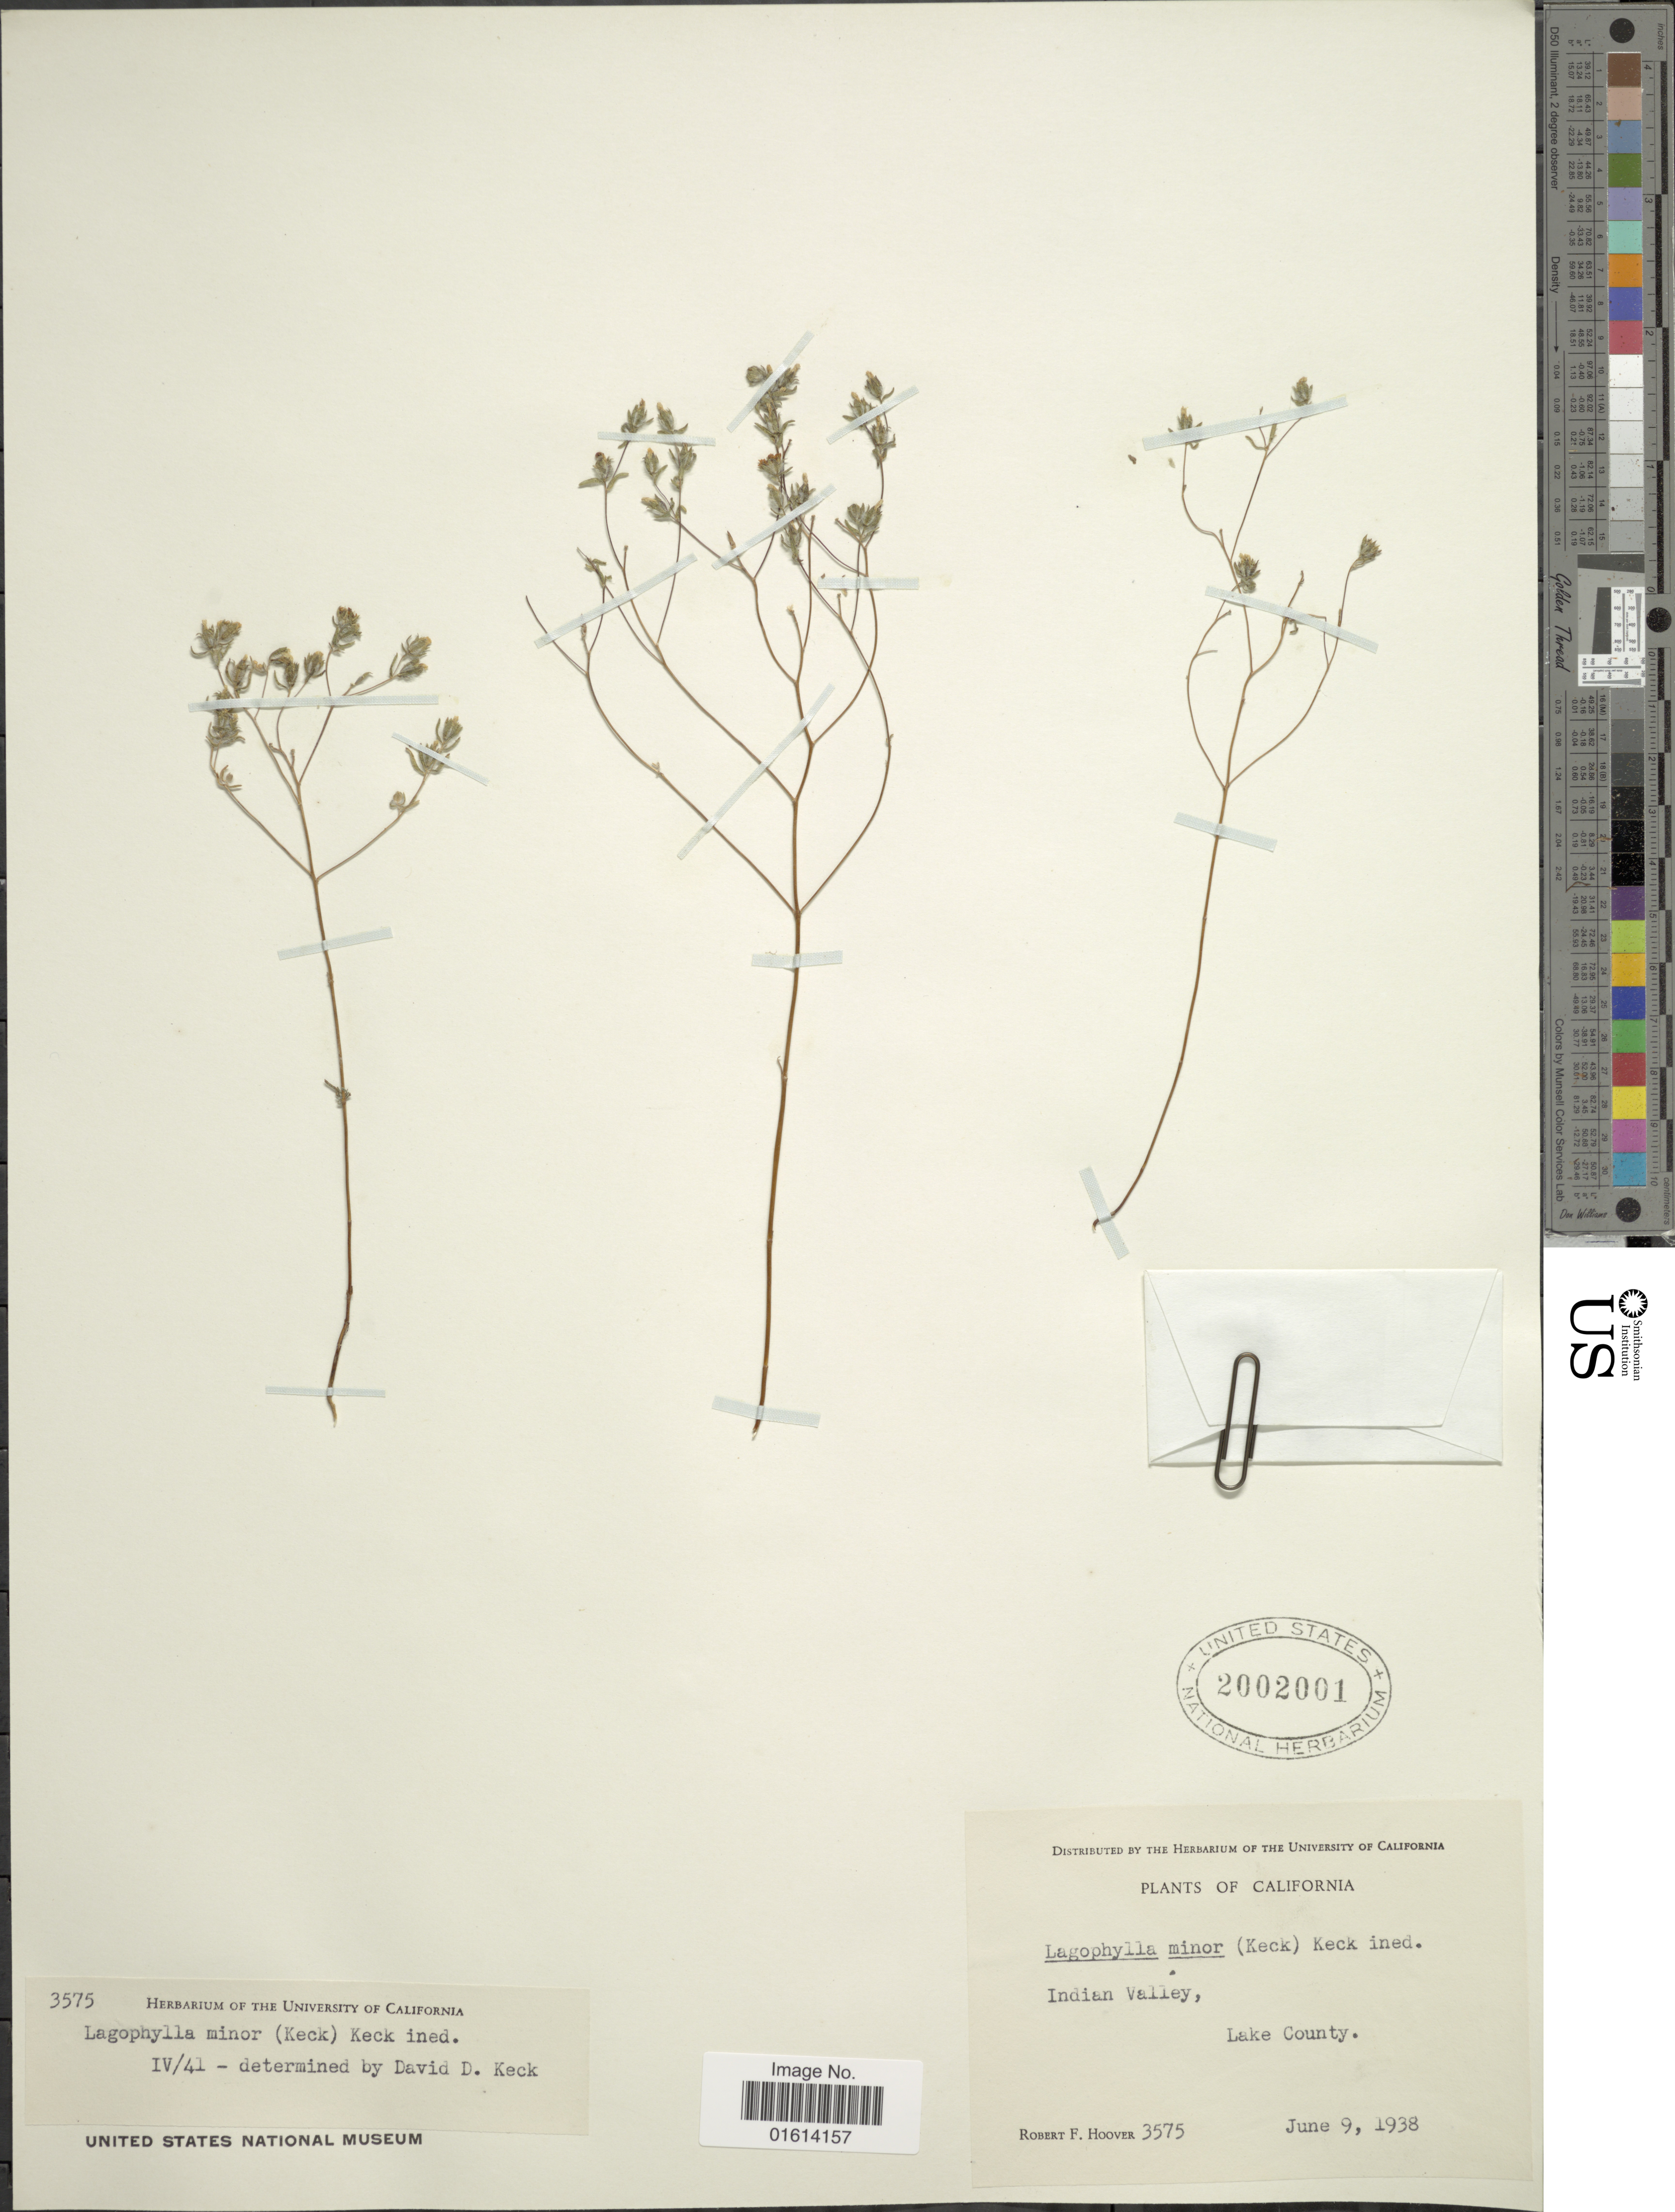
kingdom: Plantae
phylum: Tracheophyta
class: Magnoliopsida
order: Asterales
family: Asteraceae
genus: Lagophylla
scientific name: Lagophylla minor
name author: (D.D. Keck) D.D. Keck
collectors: R. F. Hoover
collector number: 3575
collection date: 1938-06-09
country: United States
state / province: California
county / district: Lake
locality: Indian Valley, Lake County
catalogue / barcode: US 2002001